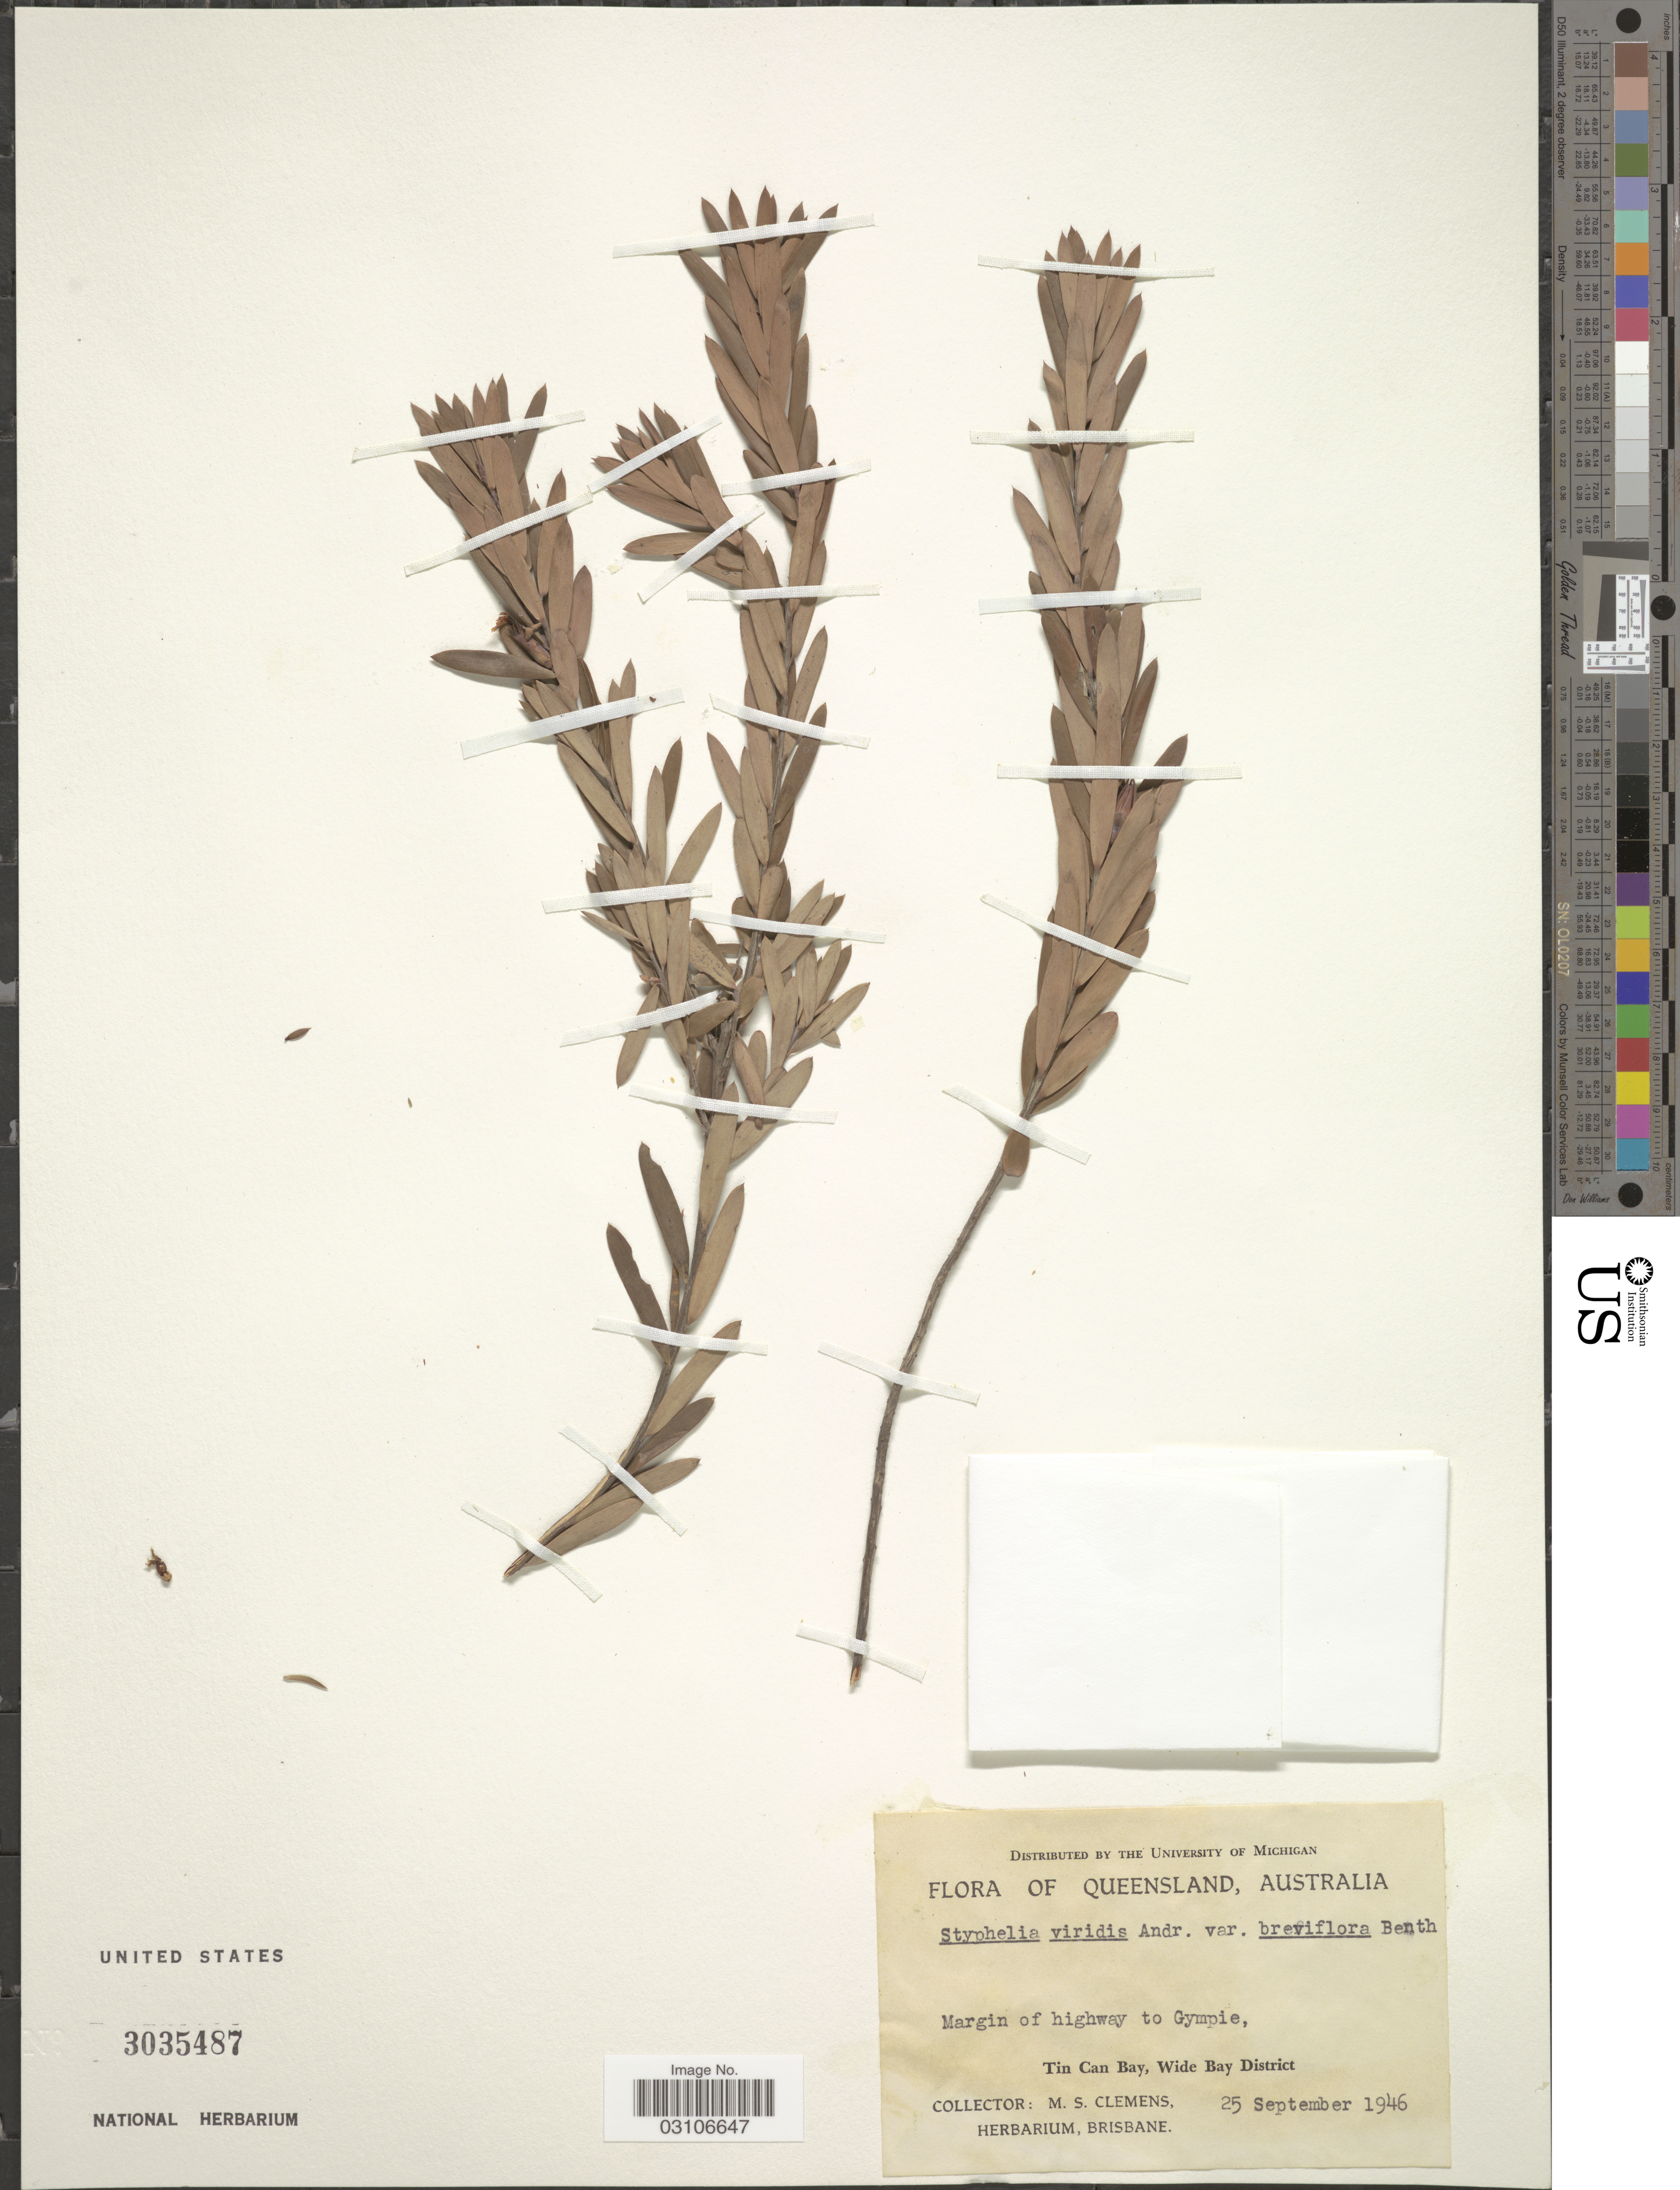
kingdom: Plantae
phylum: Tracheophyta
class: Magnoliopsida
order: Ericales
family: Ericaceae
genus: Styphelia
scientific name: Styphelia viridis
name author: Andrews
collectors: M. S. Clemens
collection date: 1946-09-25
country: Australia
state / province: Queensland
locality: Margin of highway to Gympie, Tin Can Bay, Wide Bay District.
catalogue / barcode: US 3035487